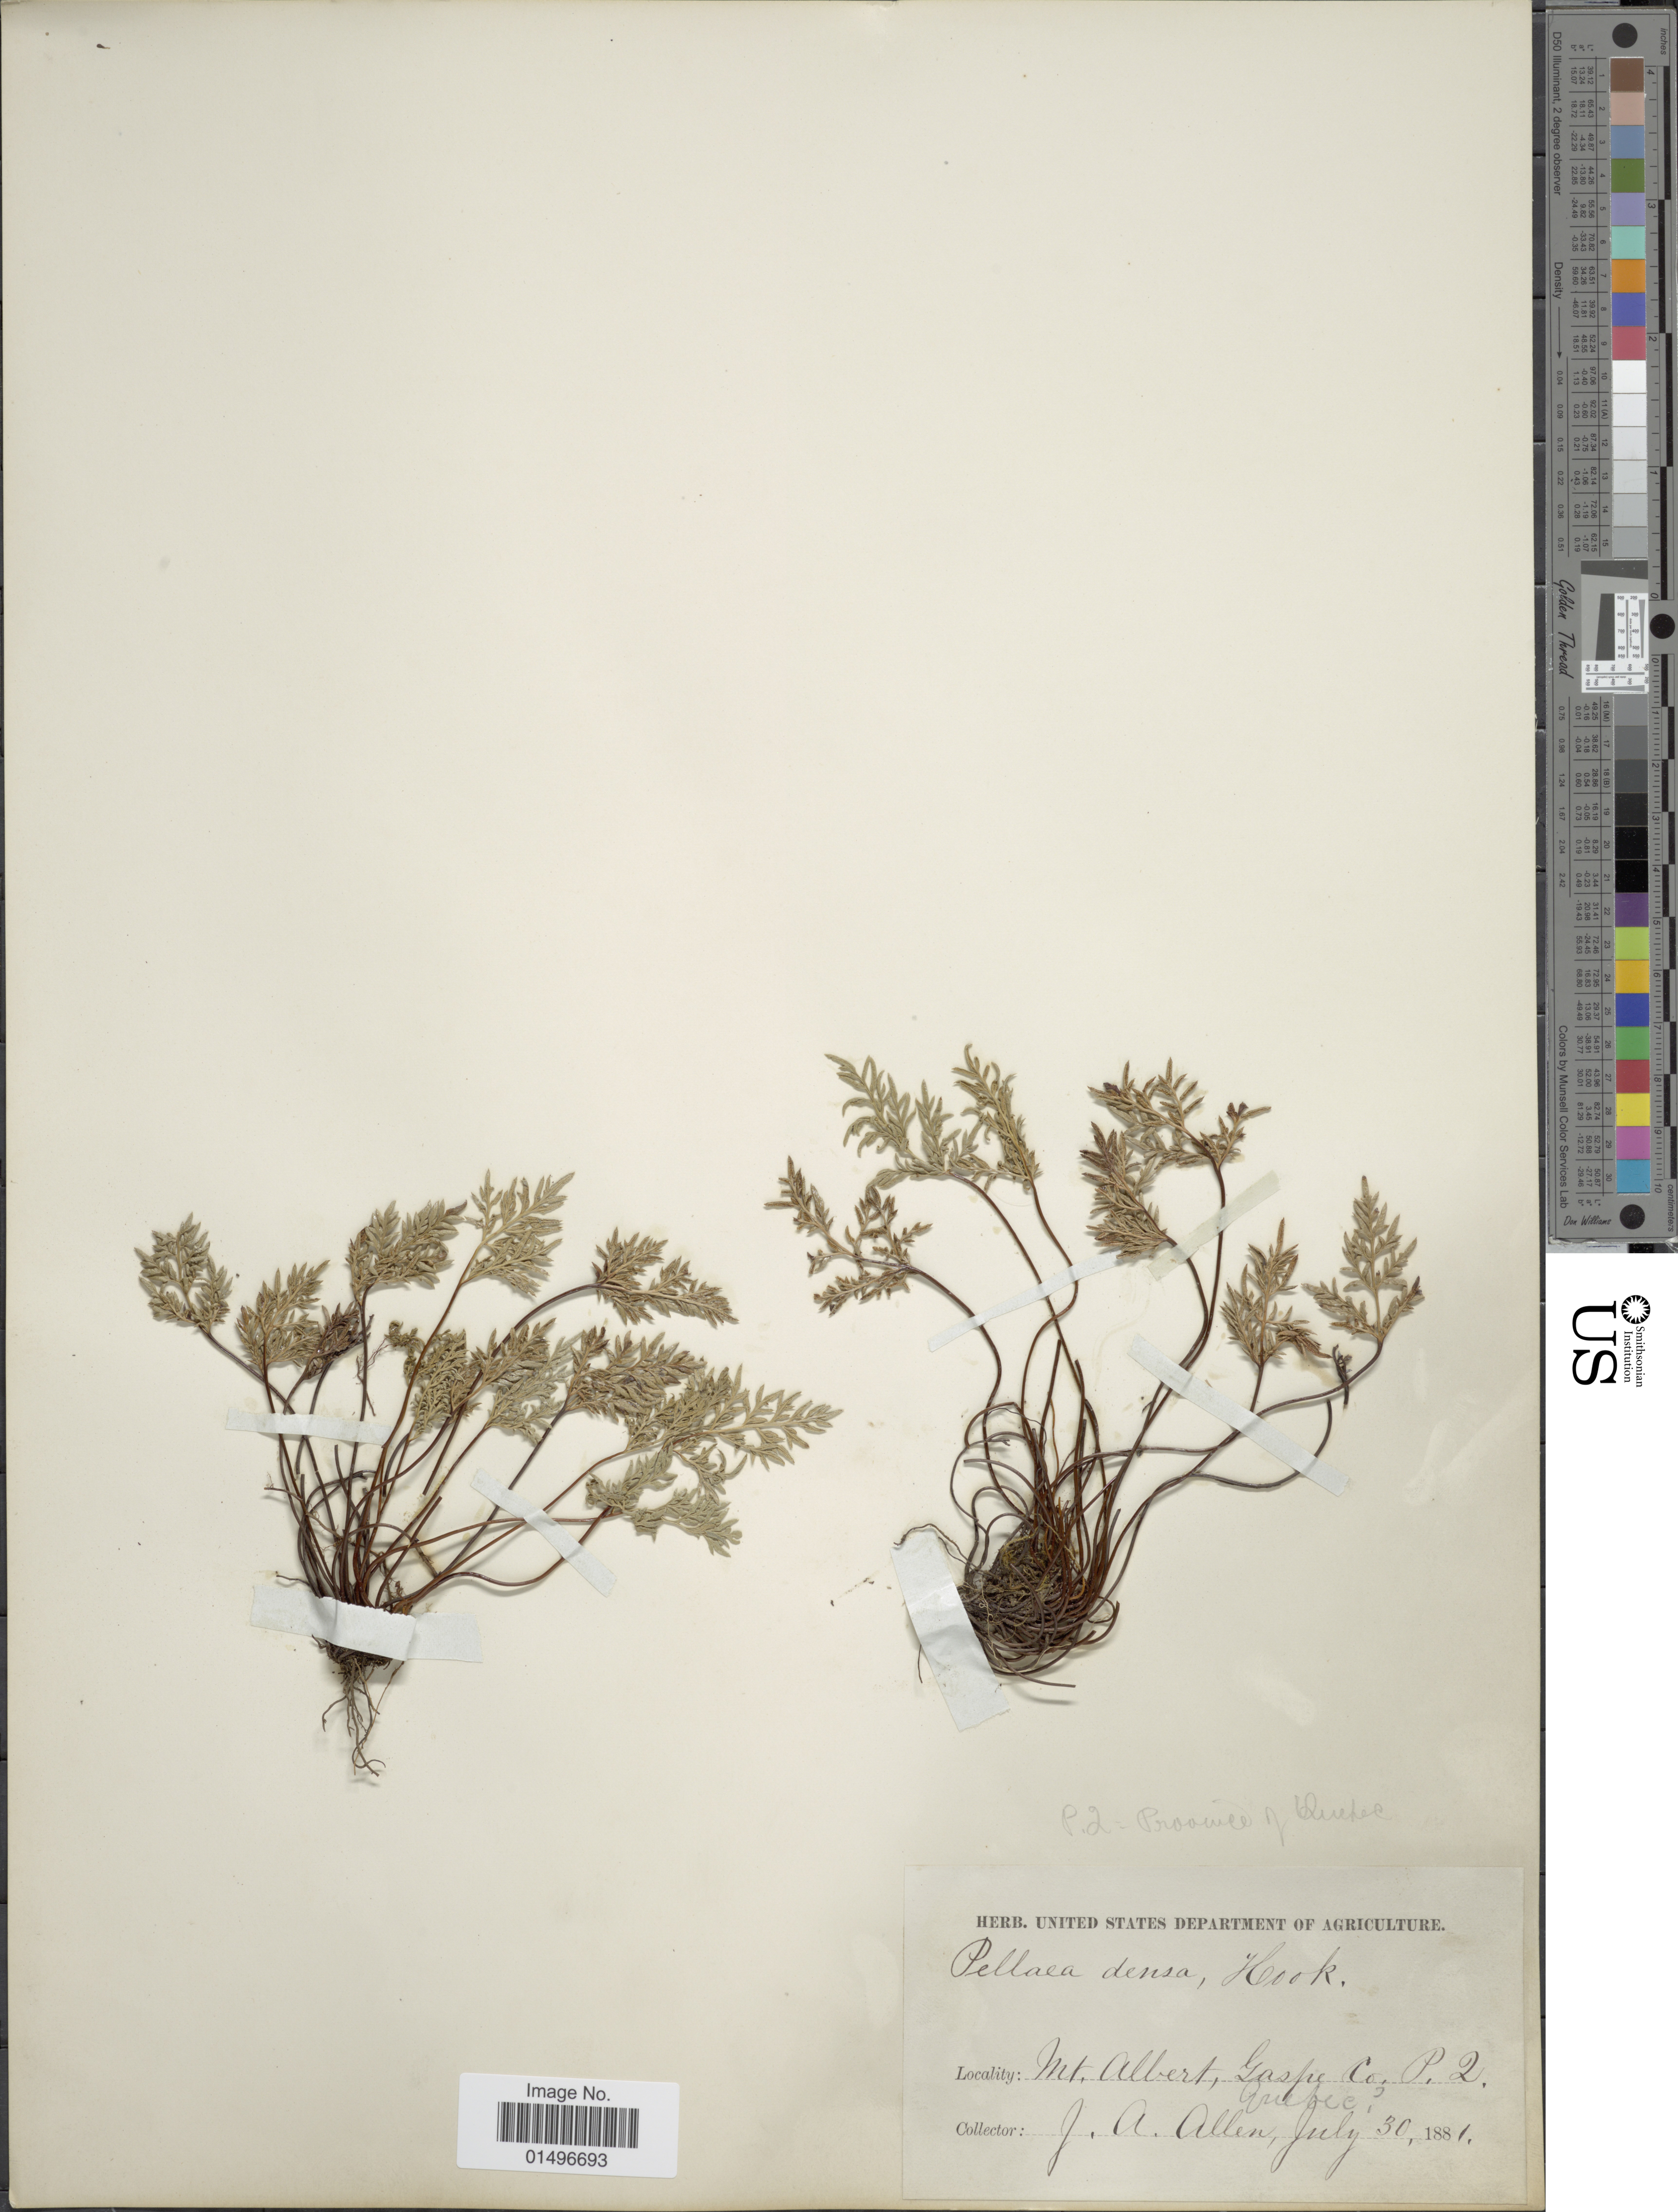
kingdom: Plantae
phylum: Tracheophyta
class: Polypodiopsida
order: Polypodiales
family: Pteridaceae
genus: Aspidotis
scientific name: Aspidotis densa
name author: (Brack.) Lellinger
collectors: J. A. Allen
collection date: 1881-07-30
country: Canada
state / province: Quebec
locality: Quebec, Mt. Albert, Gaspe Co.